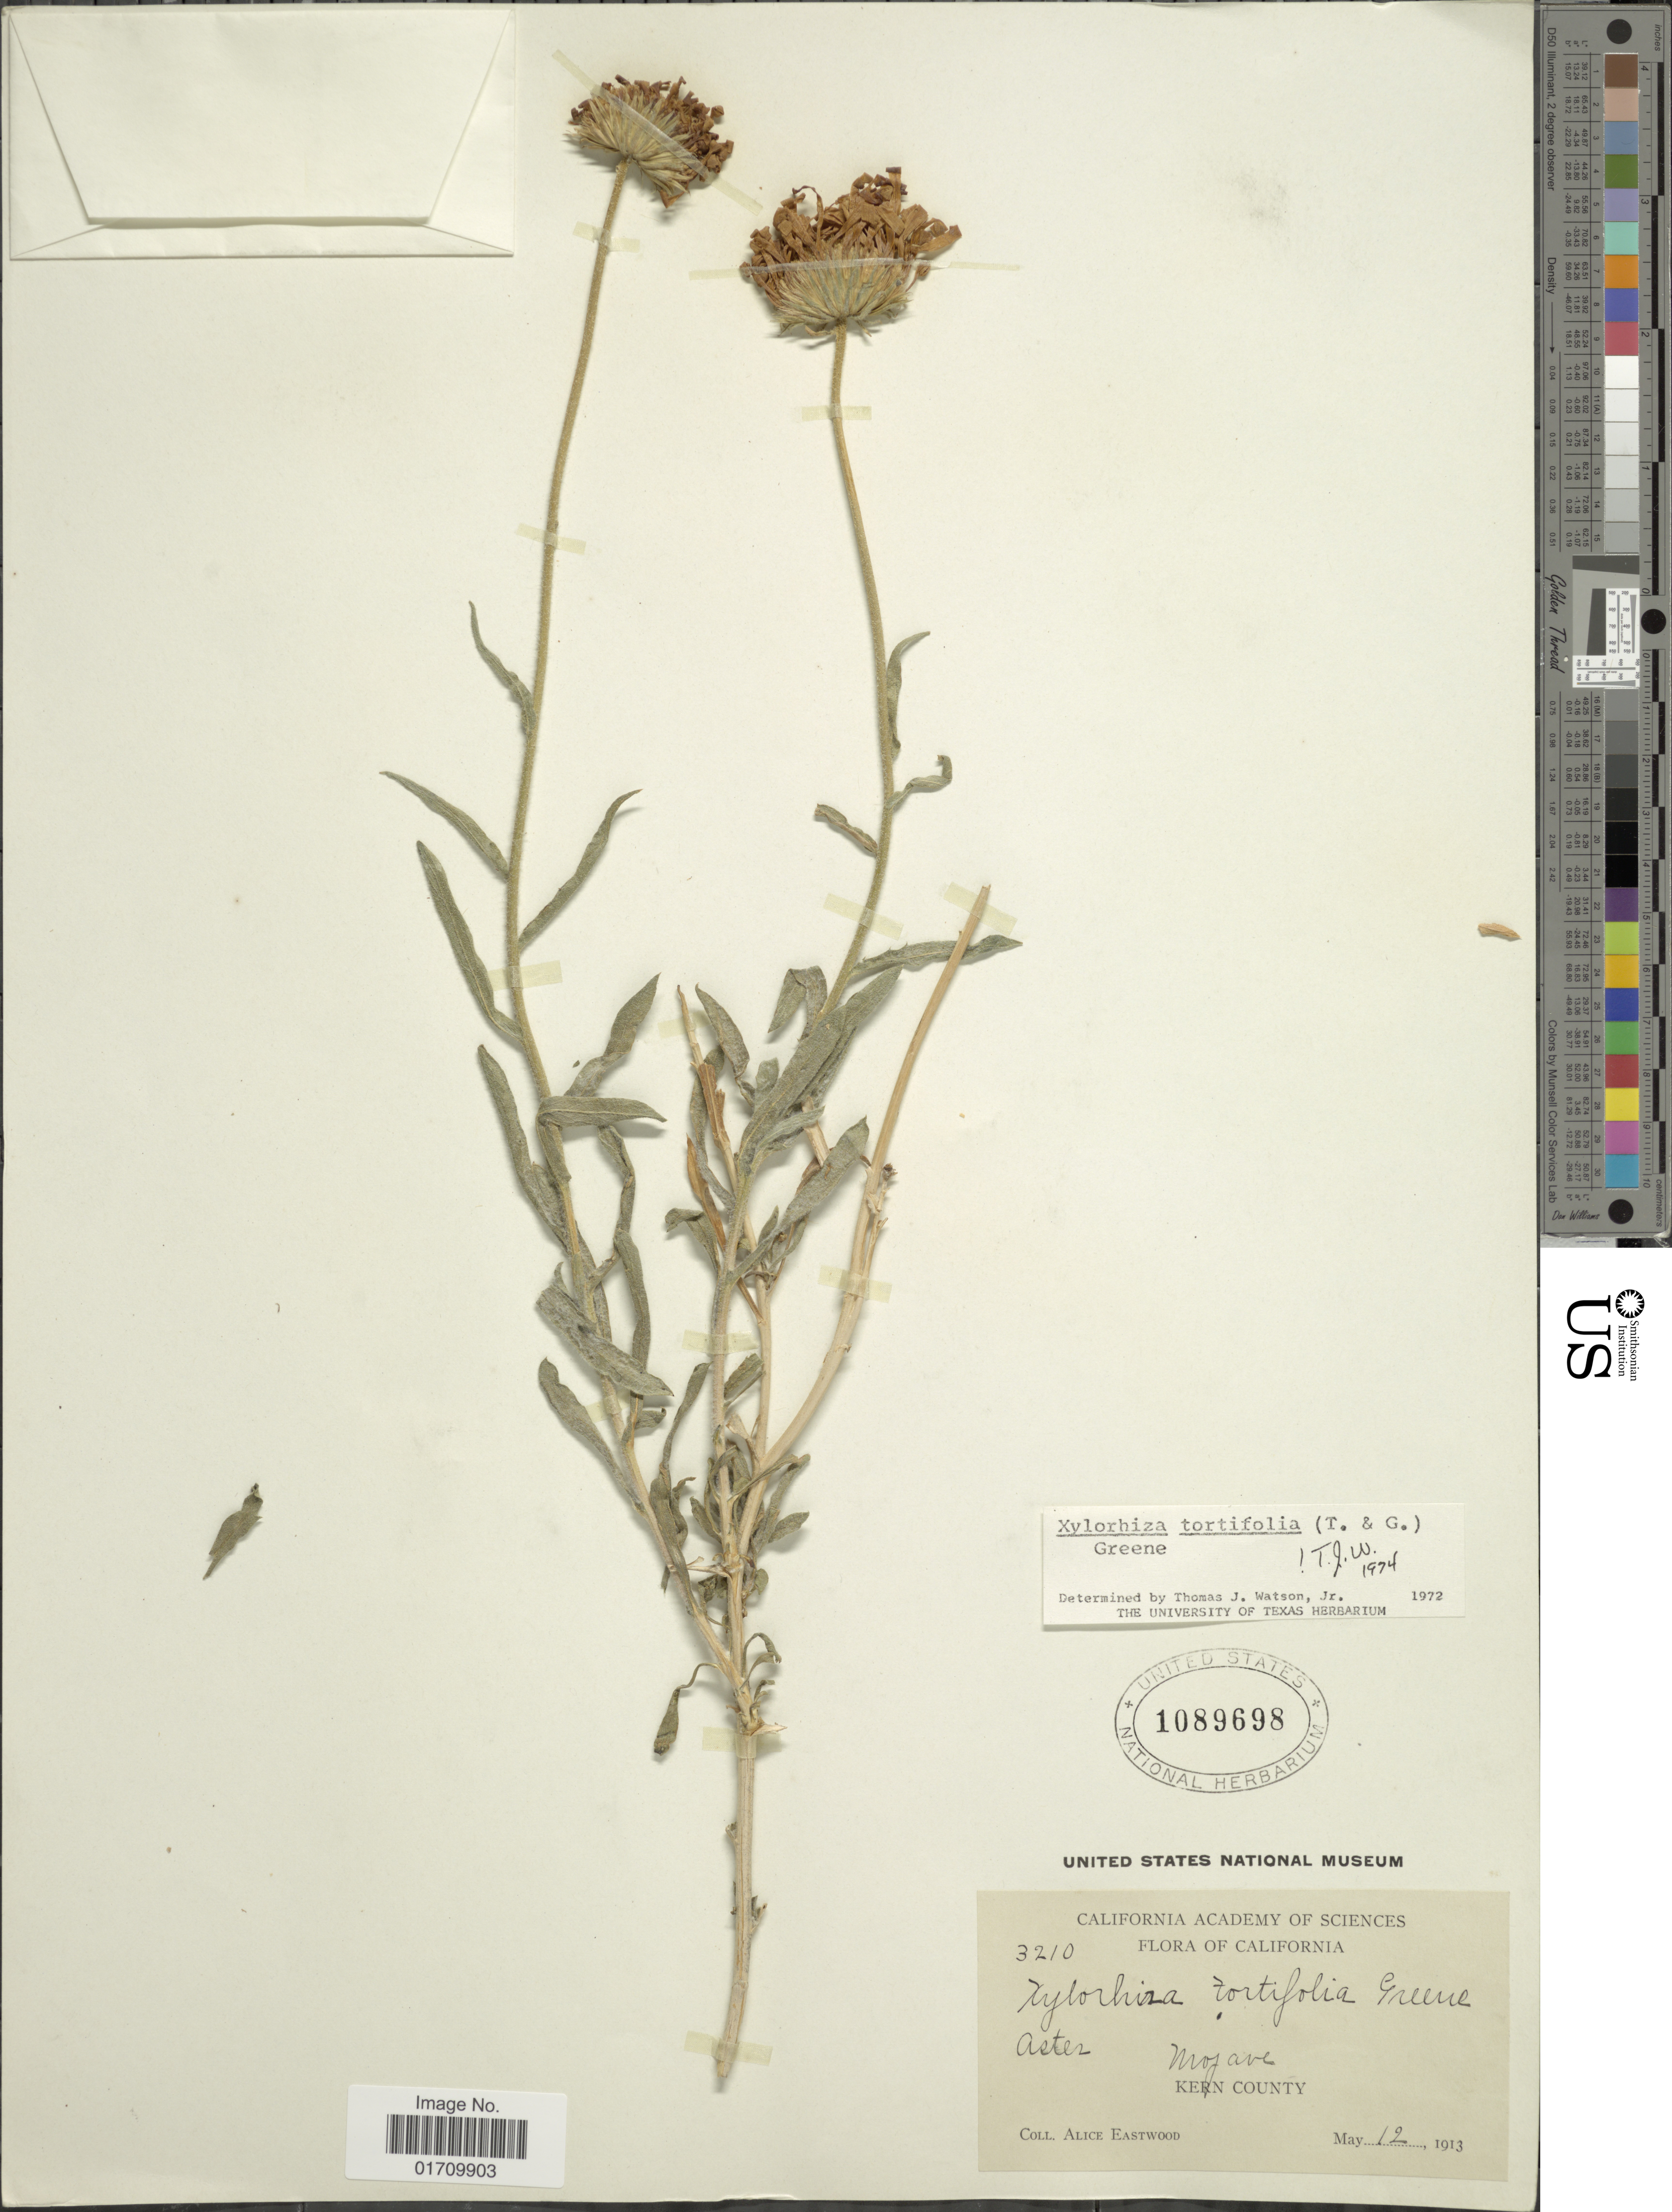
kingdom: Plantae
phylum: Tracheophyta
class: Magnoliopsida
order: Asterales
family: Asteraceae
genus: Xylorhiza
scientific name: Xylorhiza tortifolia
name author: (Torr. & A. Gray) Greene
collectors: A. Eastwood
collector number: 3210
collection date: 1913-05-12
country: United States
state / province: California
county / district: Kern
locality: Mojave, Kern County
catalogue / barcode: US 1089698